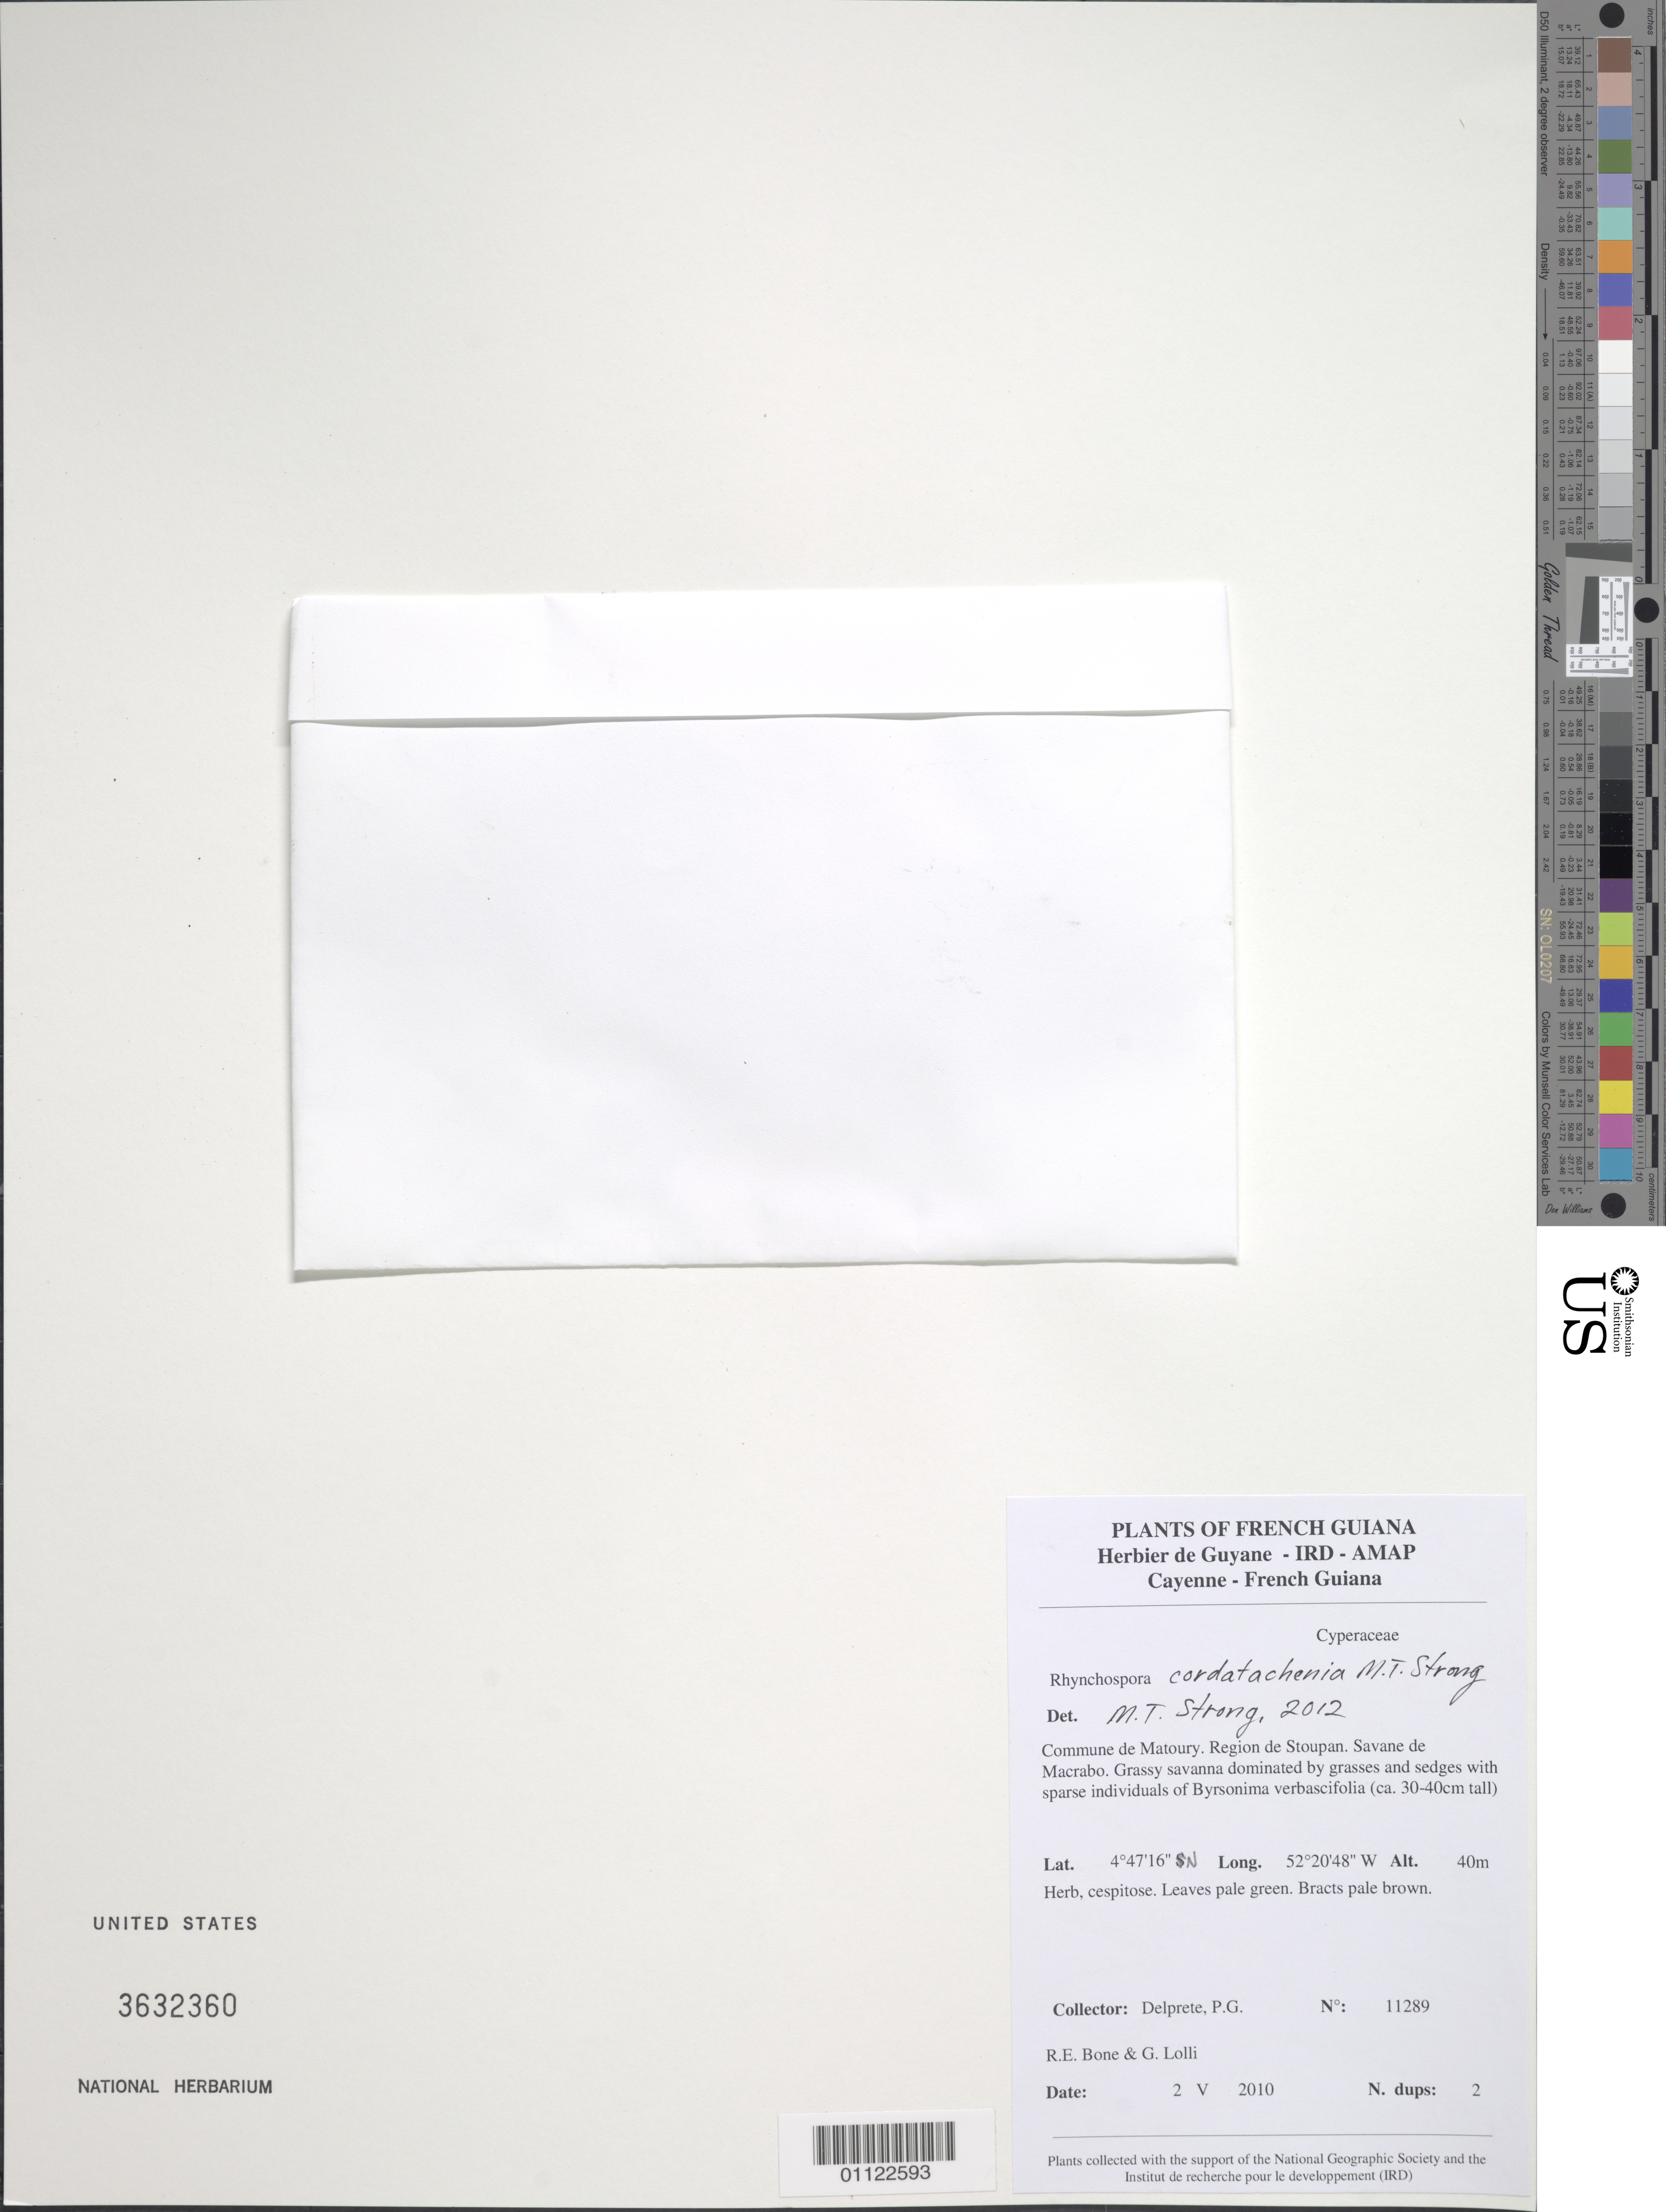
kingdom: Plantae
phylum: Tracheophyta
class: Liliopsida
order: Poales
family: Cyperaceae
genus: Rhynchospora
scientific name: Rhynchospora subtilis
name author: Boeckeler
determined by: Filho, P. J. S. Silva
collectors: P. G. Delprete, R. Bone & G. Lolli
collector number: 11289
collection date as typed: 2-May-10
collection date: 1910-05-02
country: French Guiana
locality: Commune de Matoury. Region de Stoupan. Savane de Macrabo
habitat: Grassy savanna dominated by grasses and sedges with sparse individuals of Byrsonima verbascifolia (ca 30-40cm tall)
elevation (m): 40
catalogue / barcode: US 3632360